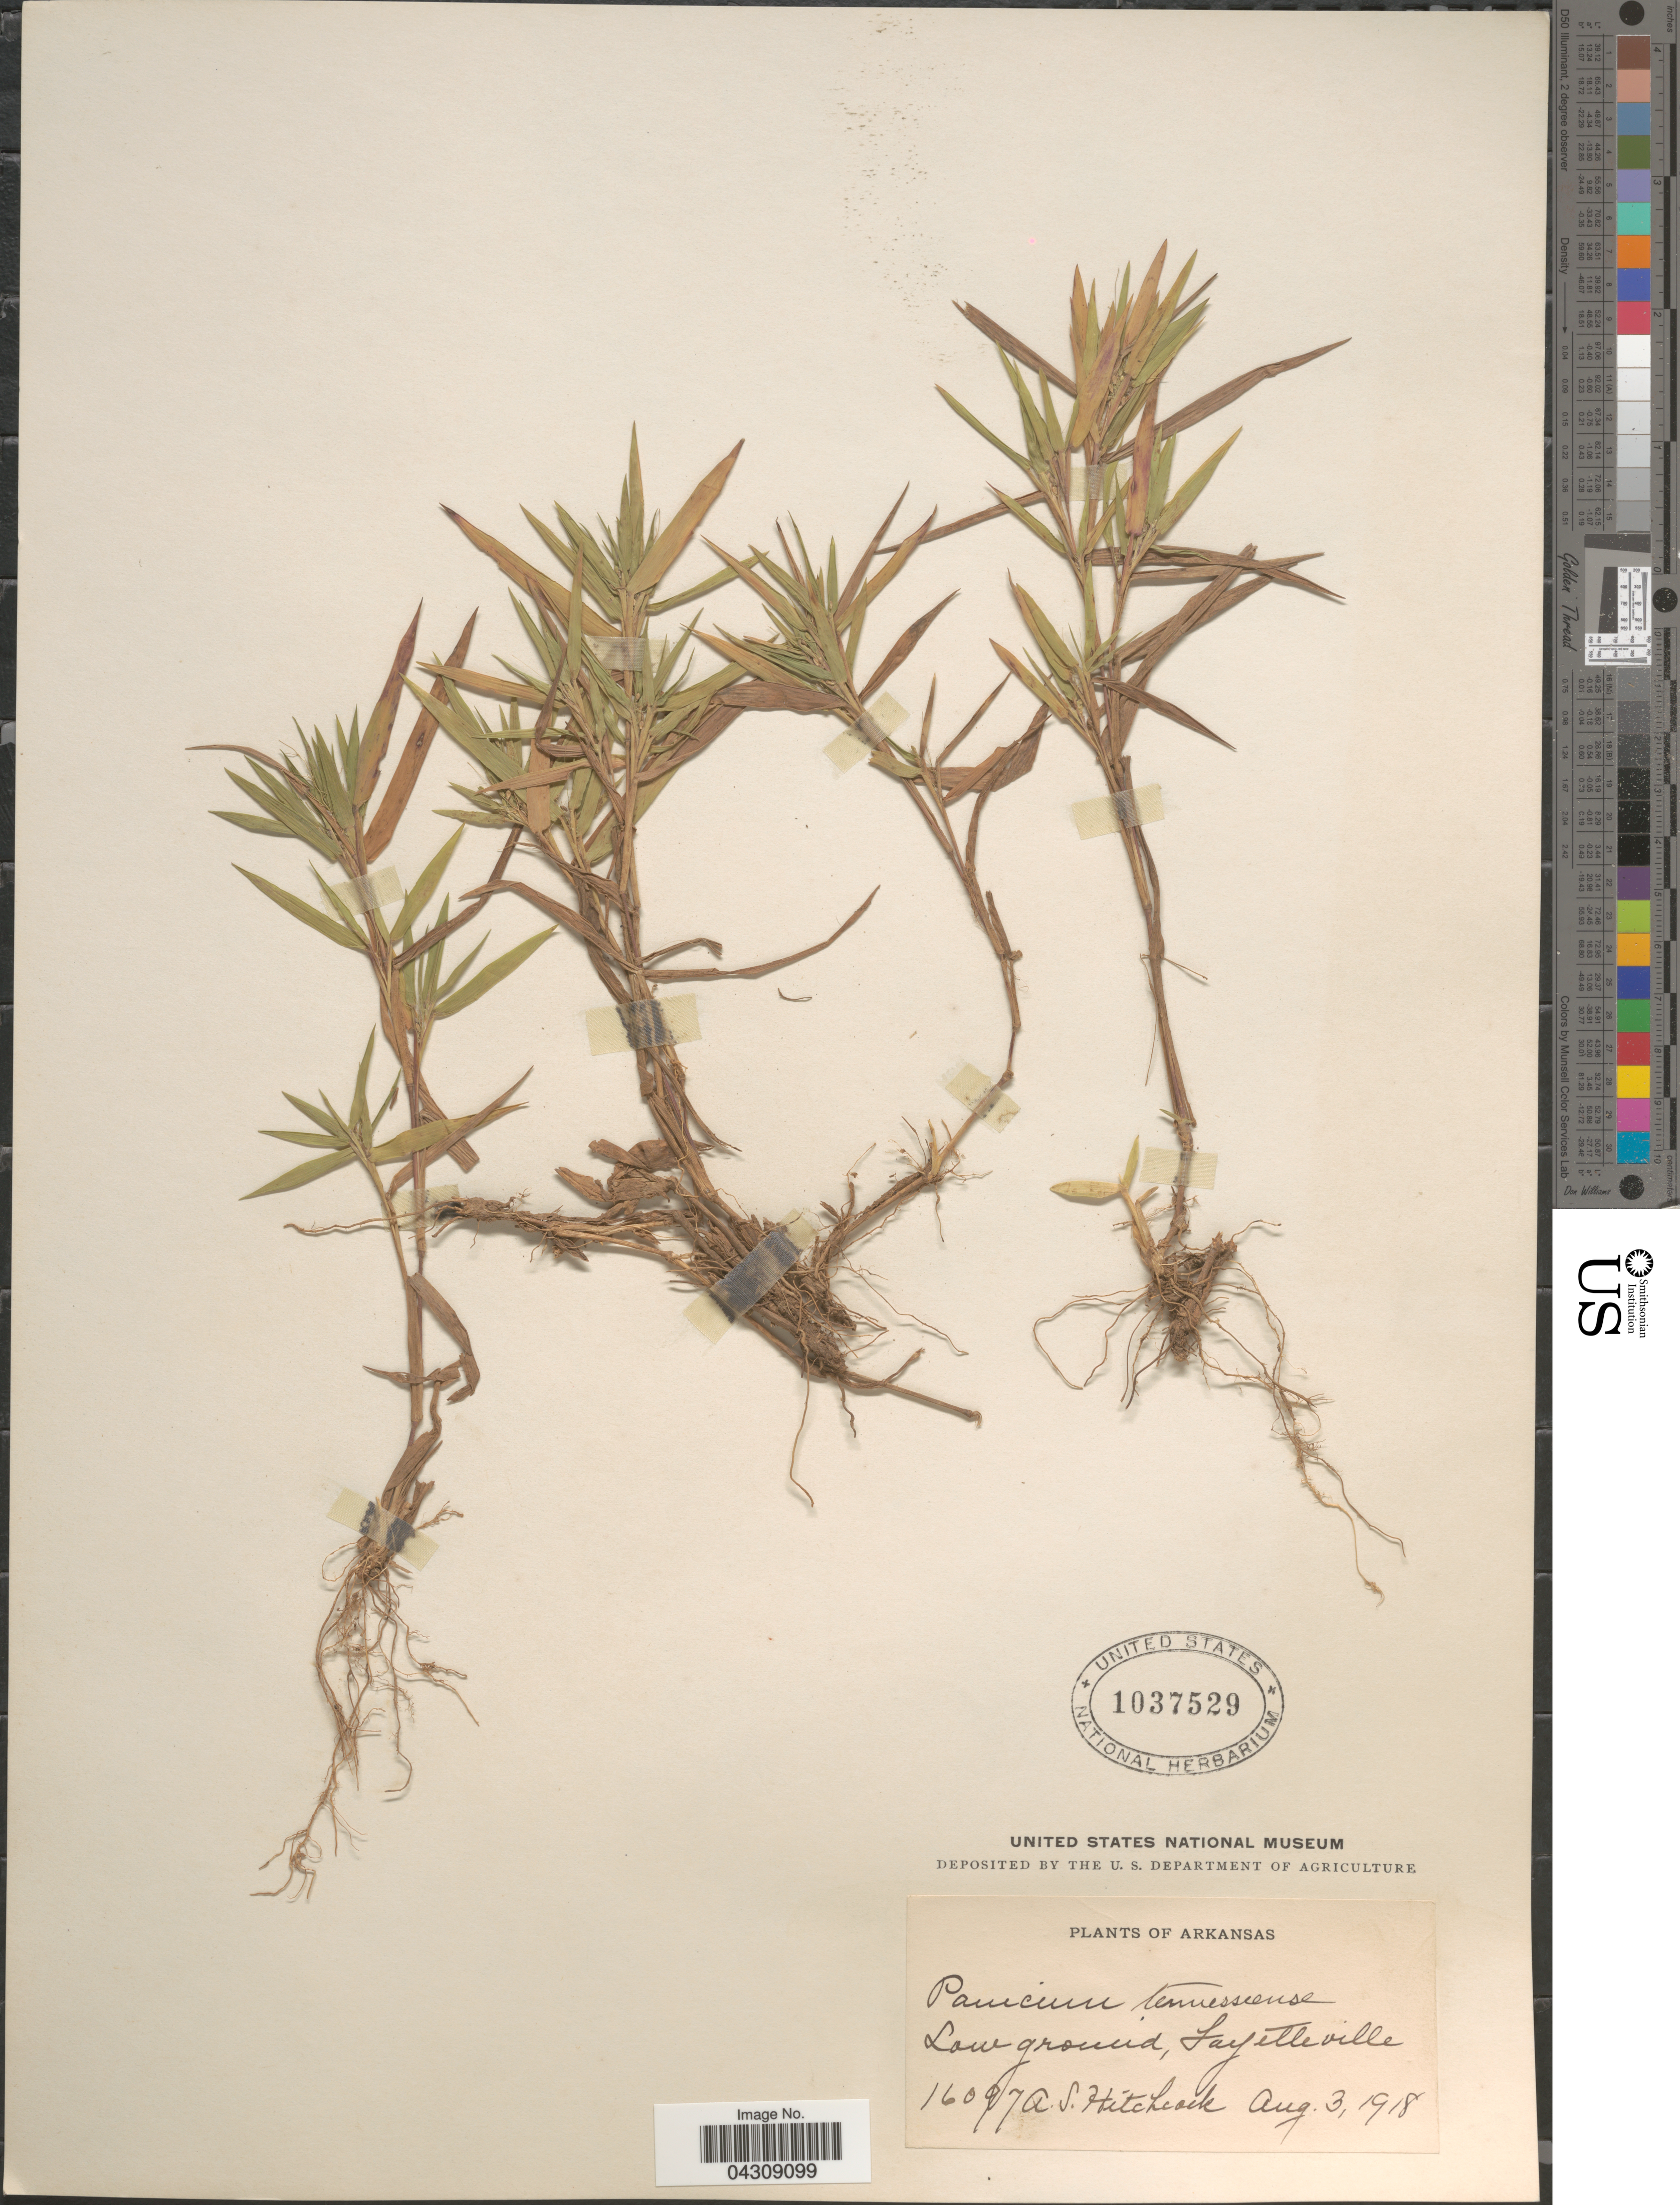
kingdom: Plantae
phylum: Tracheophyta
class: Liliopsida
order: Poales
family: Poaceae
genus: Dichanthelium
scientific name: Dichanthelium acuminatum var. acuminatum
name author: (Sw.) Gould & C.A. Clark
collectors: A. S. Hitchcock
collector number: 16097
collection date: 1918-08-03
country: United States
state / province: Arkansas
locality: Fayetteville.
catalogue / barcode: US 1037529